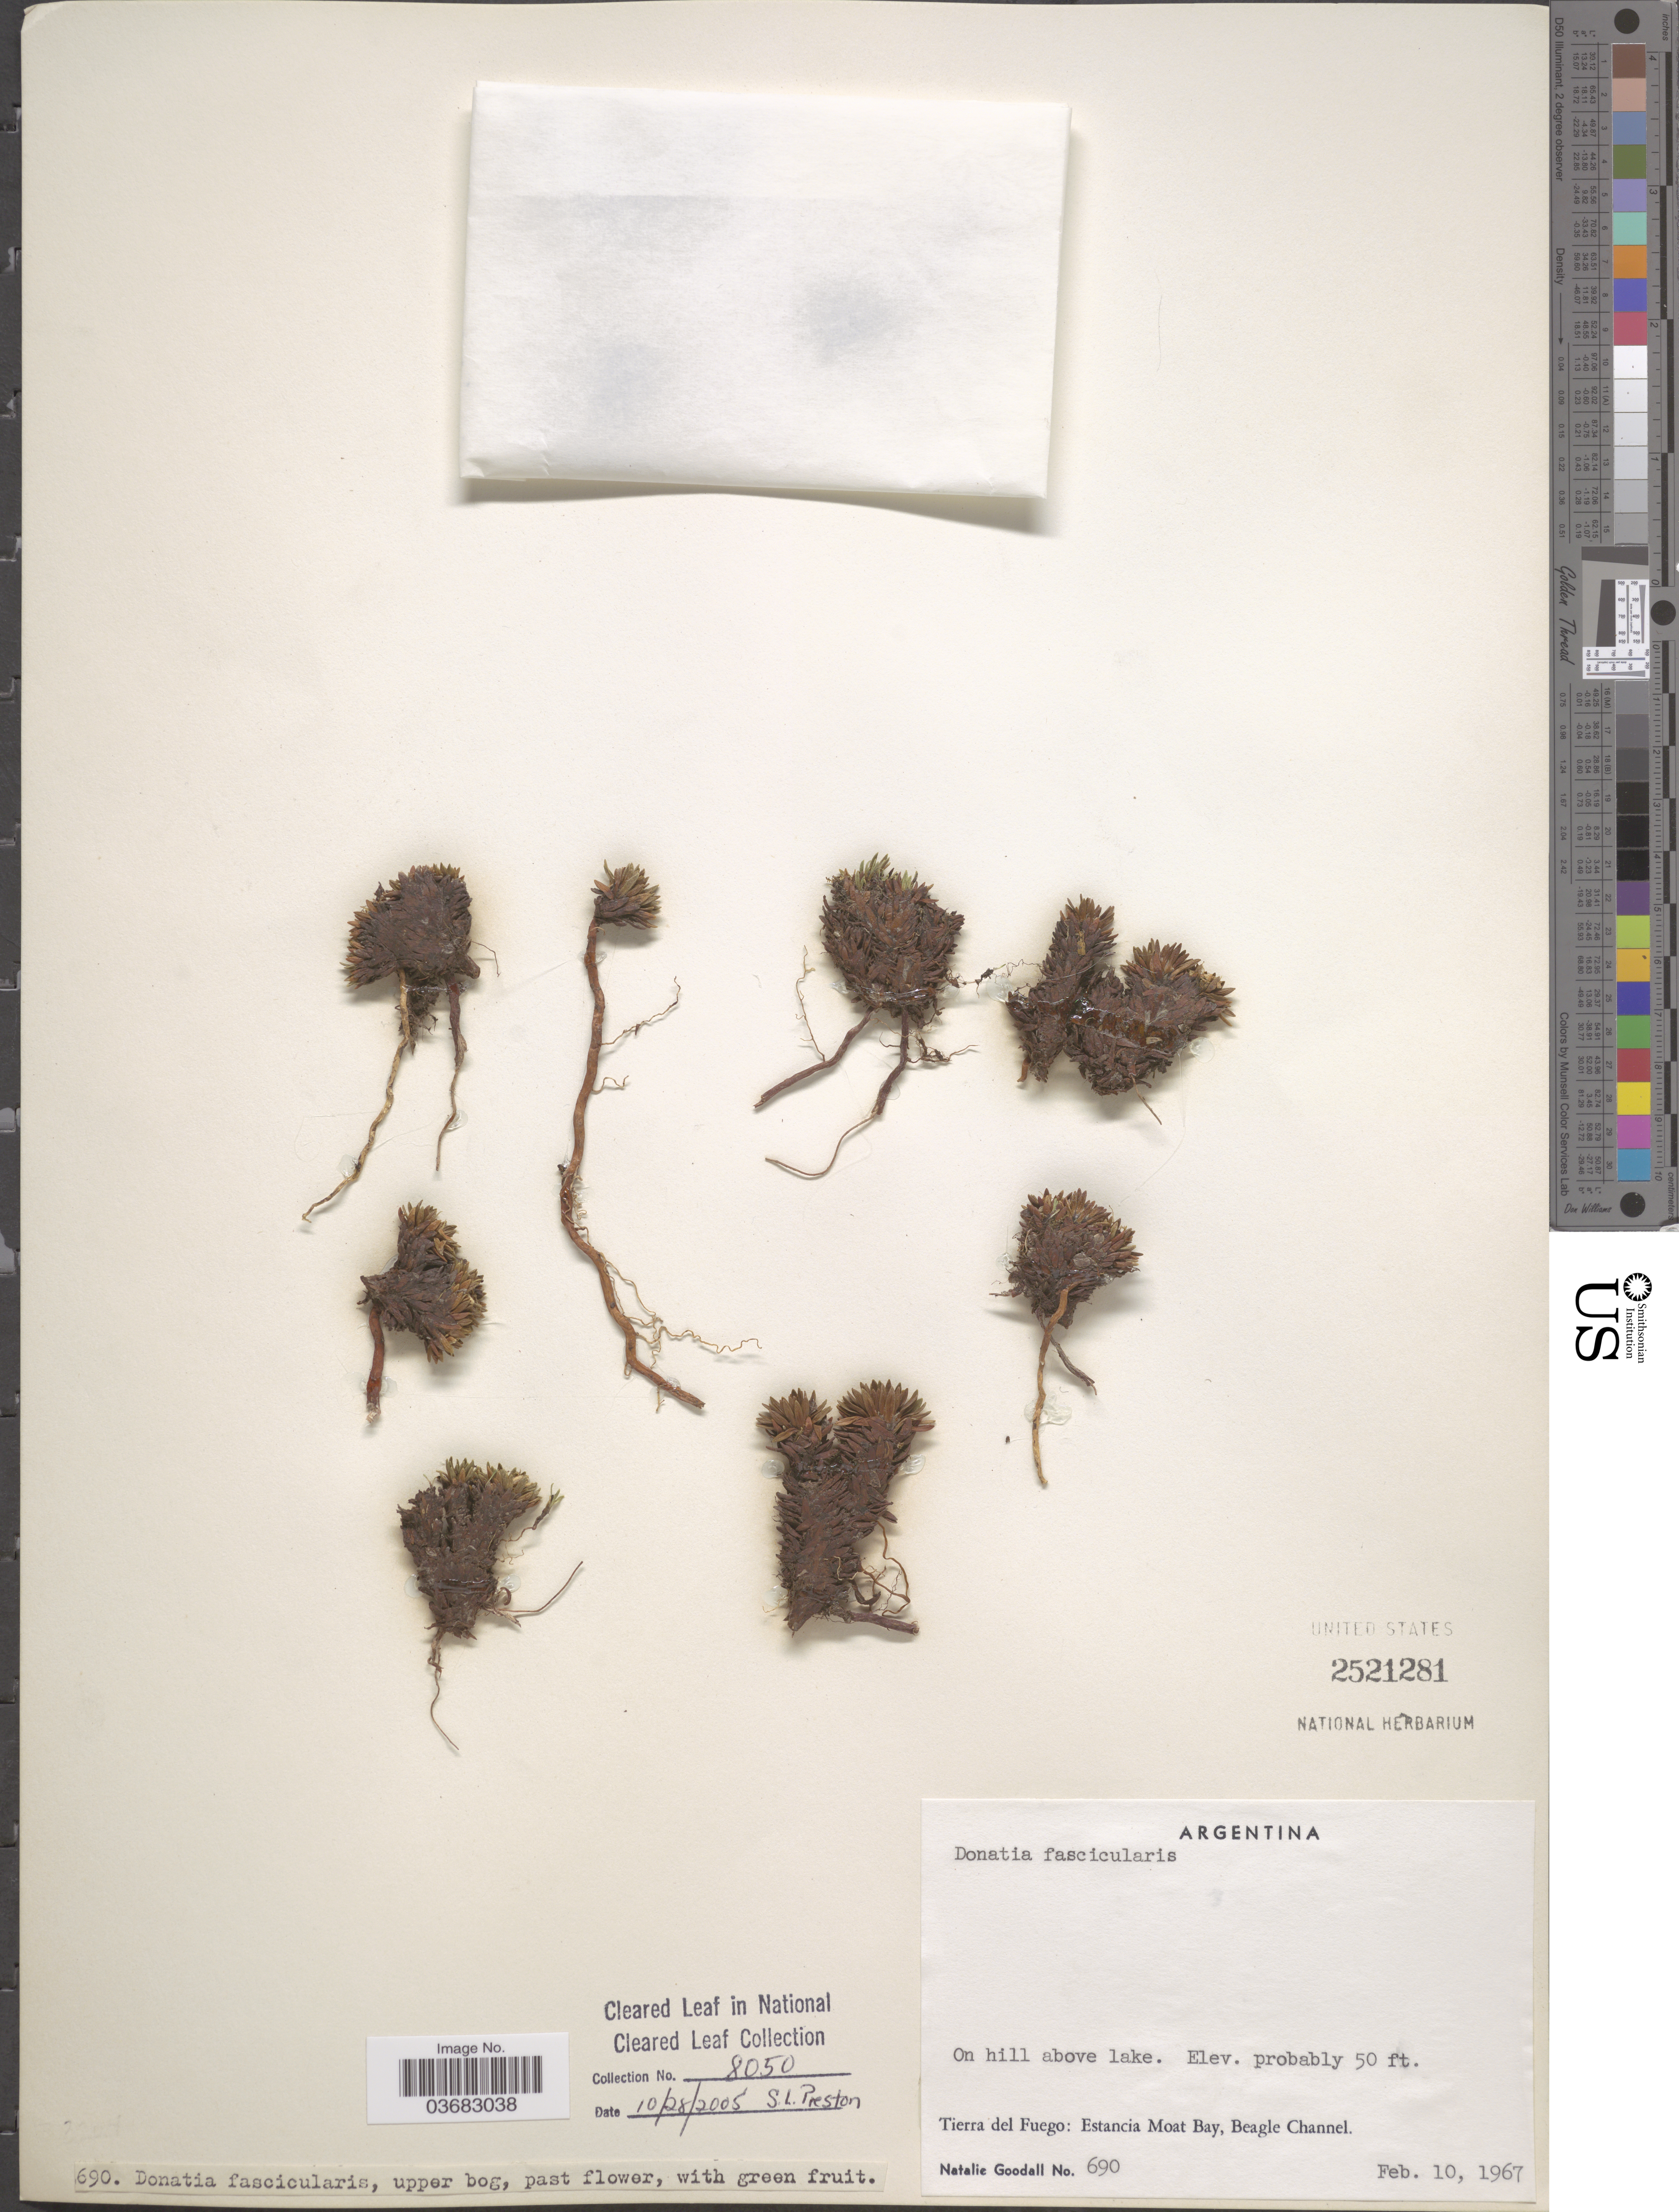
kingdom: Plantae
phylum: Tracheophyta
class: Magnoliopsida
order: Asterales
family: Stylidiaceae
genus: Donatia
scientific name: Donatia fascicularis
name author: J.R. Forst. & G. Forst.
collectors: N. Goodall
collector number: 690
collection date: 1967-02-10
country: Argentina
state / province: Tierra del Fuego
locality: On hill above lake. Tierra del Fuego: Estancia Moat Bay, Beagle Channel.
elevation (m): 15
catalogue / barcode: US 2521281